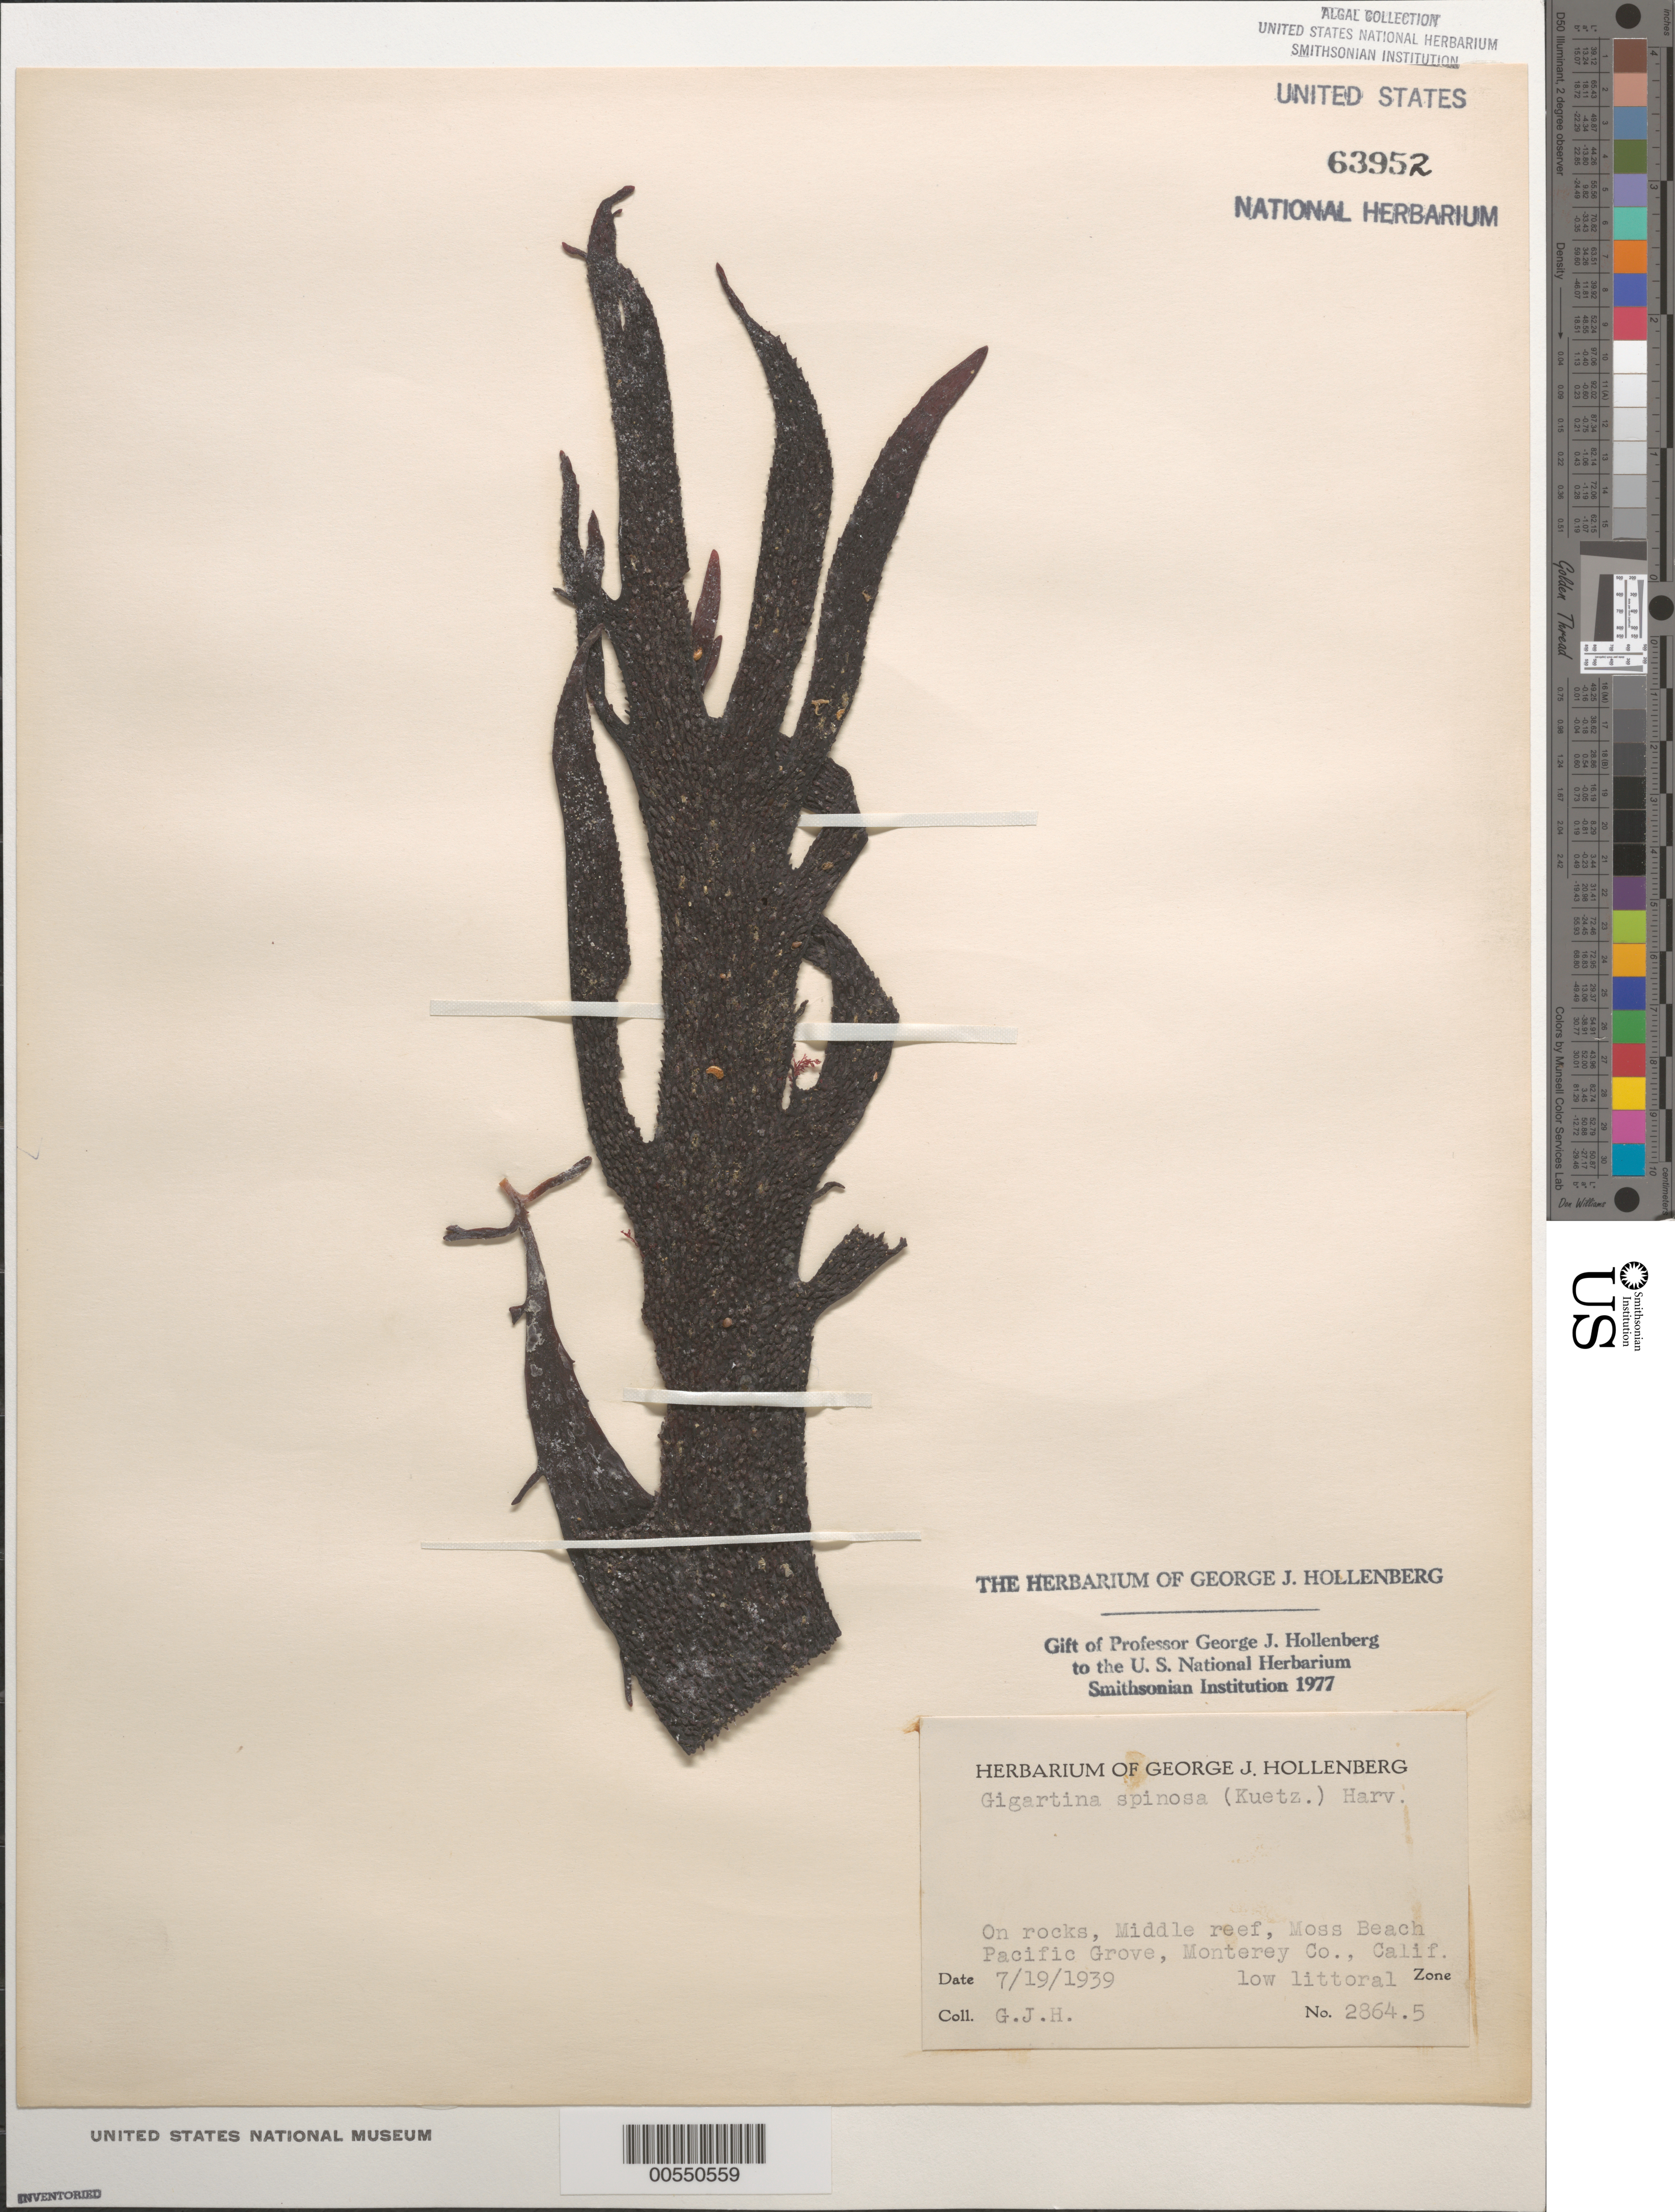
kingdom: Plantae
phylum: Rhodophyta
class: Florideophyceae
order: Gigartinales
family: Gigartinaceae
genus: Chondracanthus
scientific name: Chondracanthus spinosus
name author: (Kütz.) Guiry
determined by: Algae name updating Project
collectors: G. Hollenberg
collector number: GJH 2864.5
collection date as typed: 19 Jul 1939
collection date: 1939-07-19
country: United States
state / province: California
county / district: Monterey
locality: Middle reef of Moss Beach, Pacific Grove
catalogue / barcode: US 63952